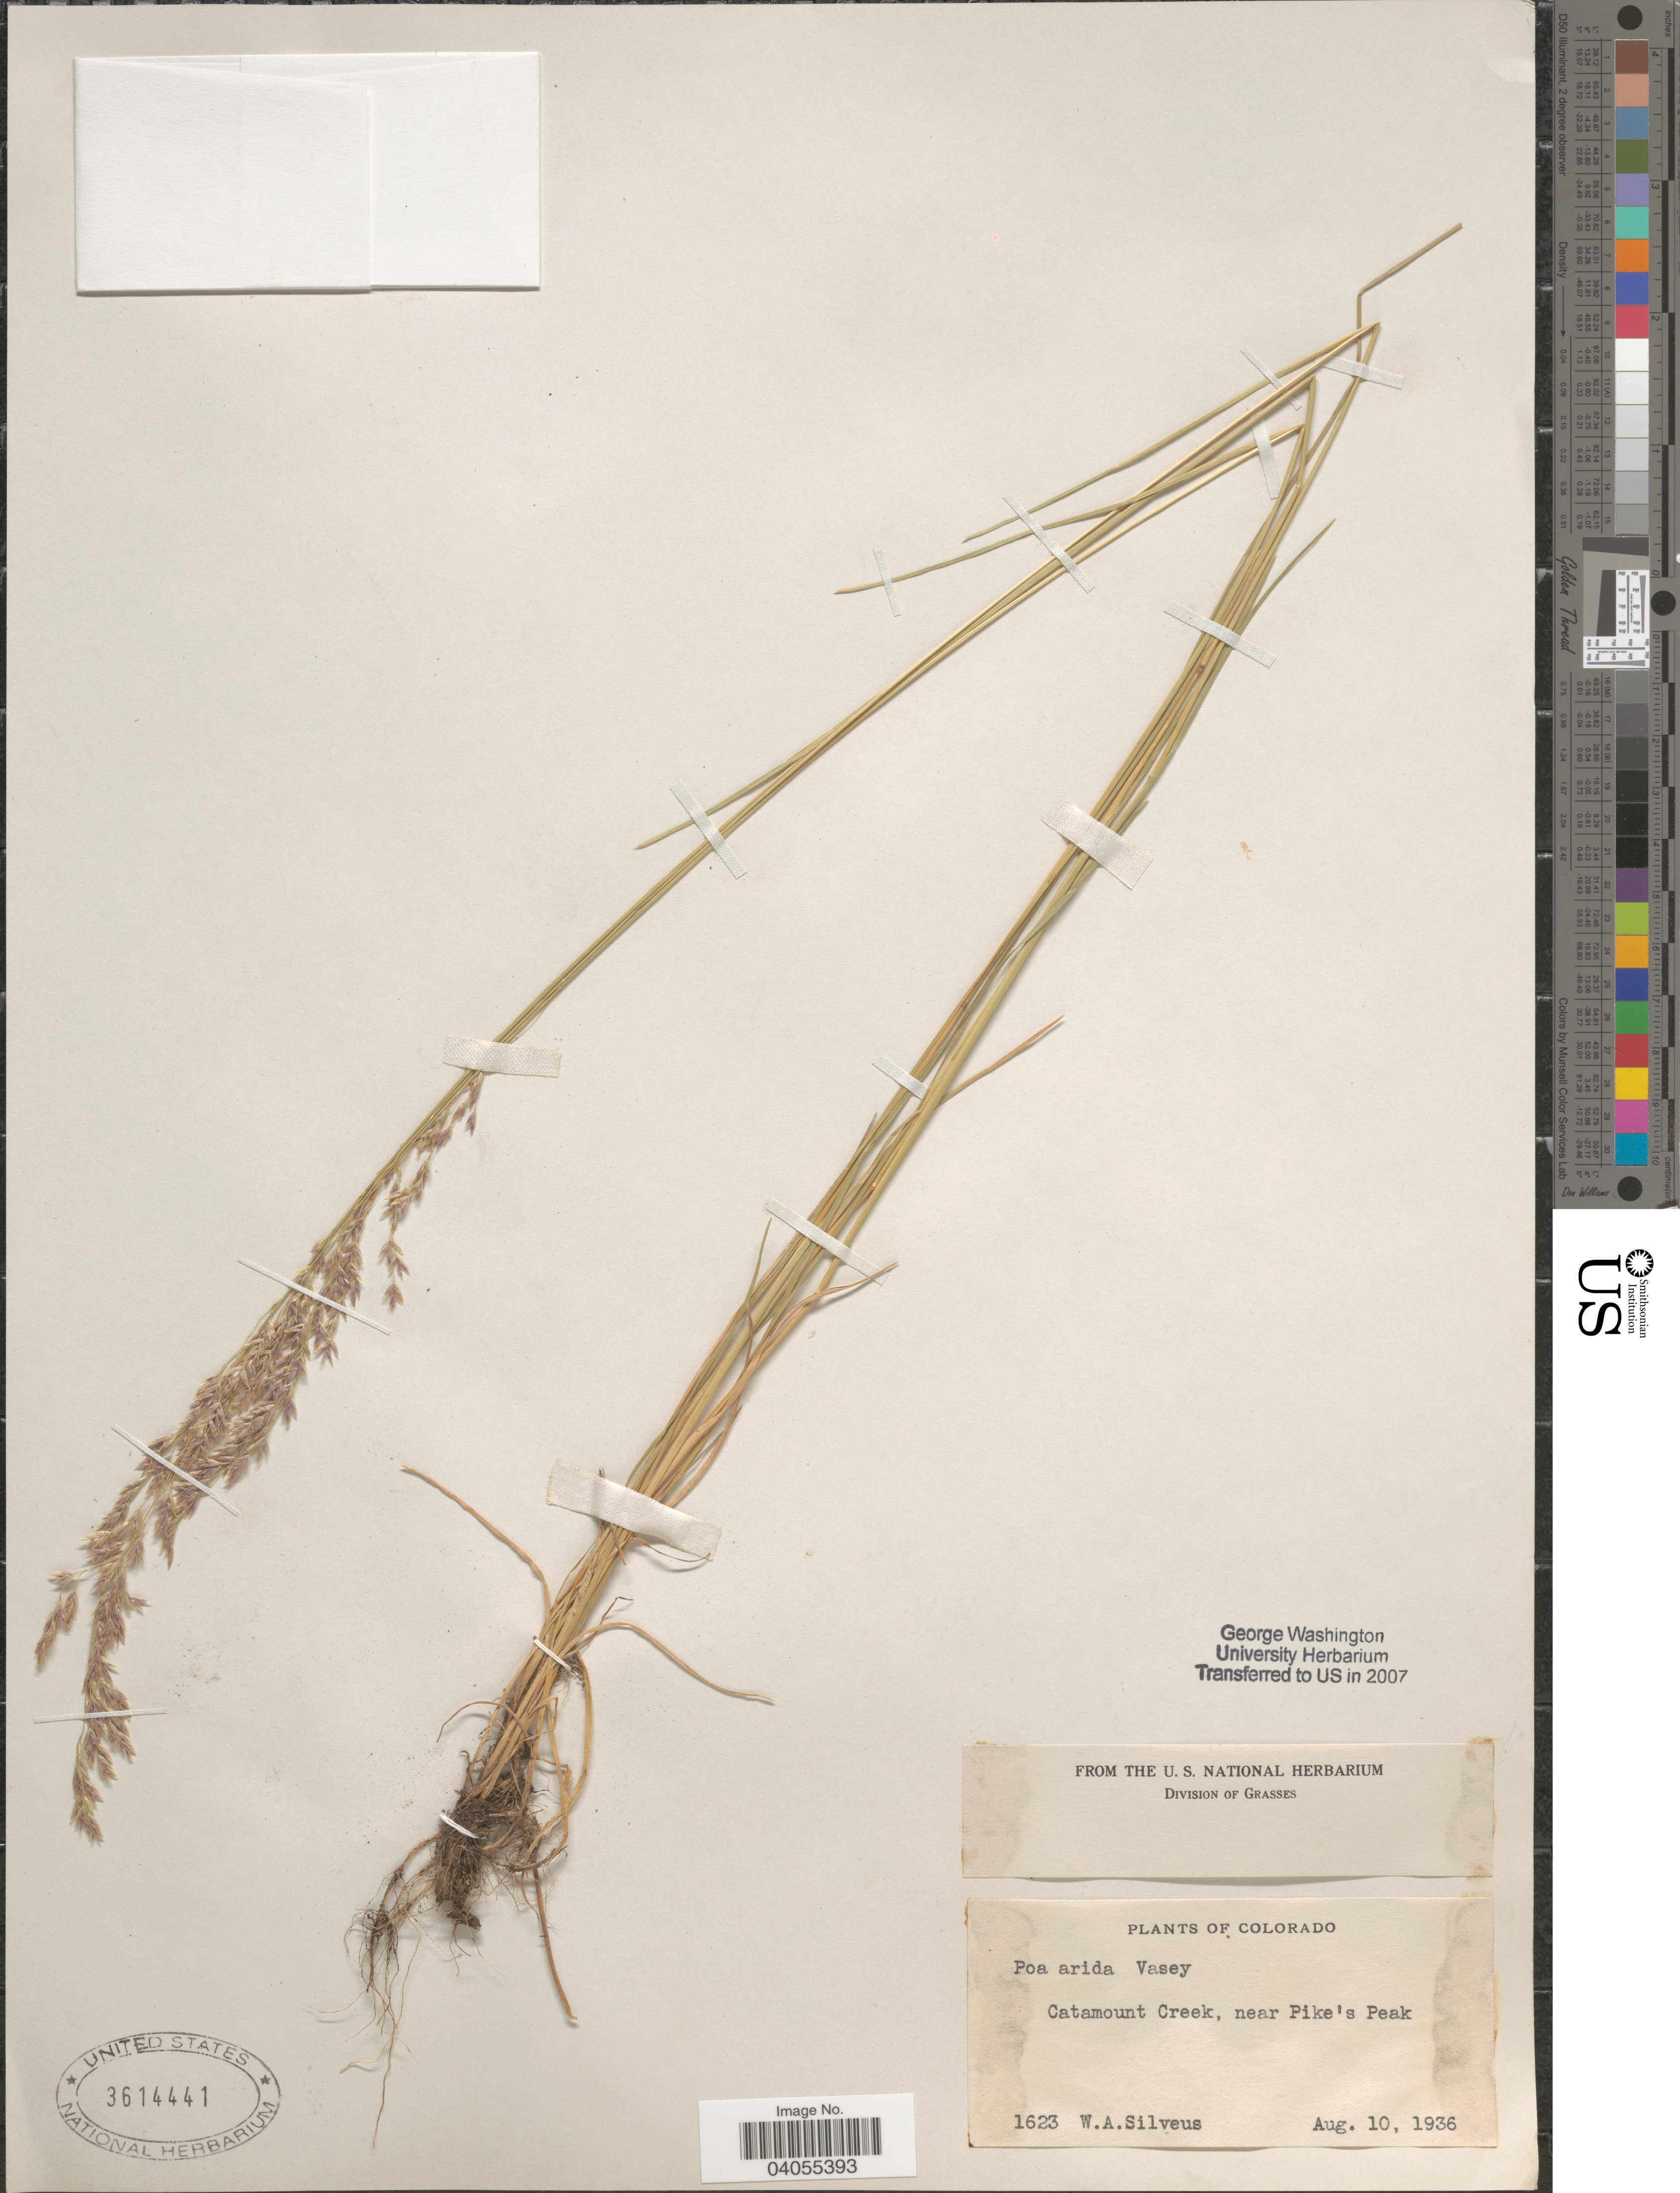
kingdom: Plantae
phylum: Tracheophyta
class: Liliopsida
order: Poales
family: Poaceae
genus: Poa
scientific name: Poa arida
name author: Vasey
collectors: W. Silveus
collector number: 1623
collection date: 1936-08-10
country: United States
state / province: Colorado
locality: Catamount Creek, near Pike's Peak.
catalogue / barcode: US 3614441